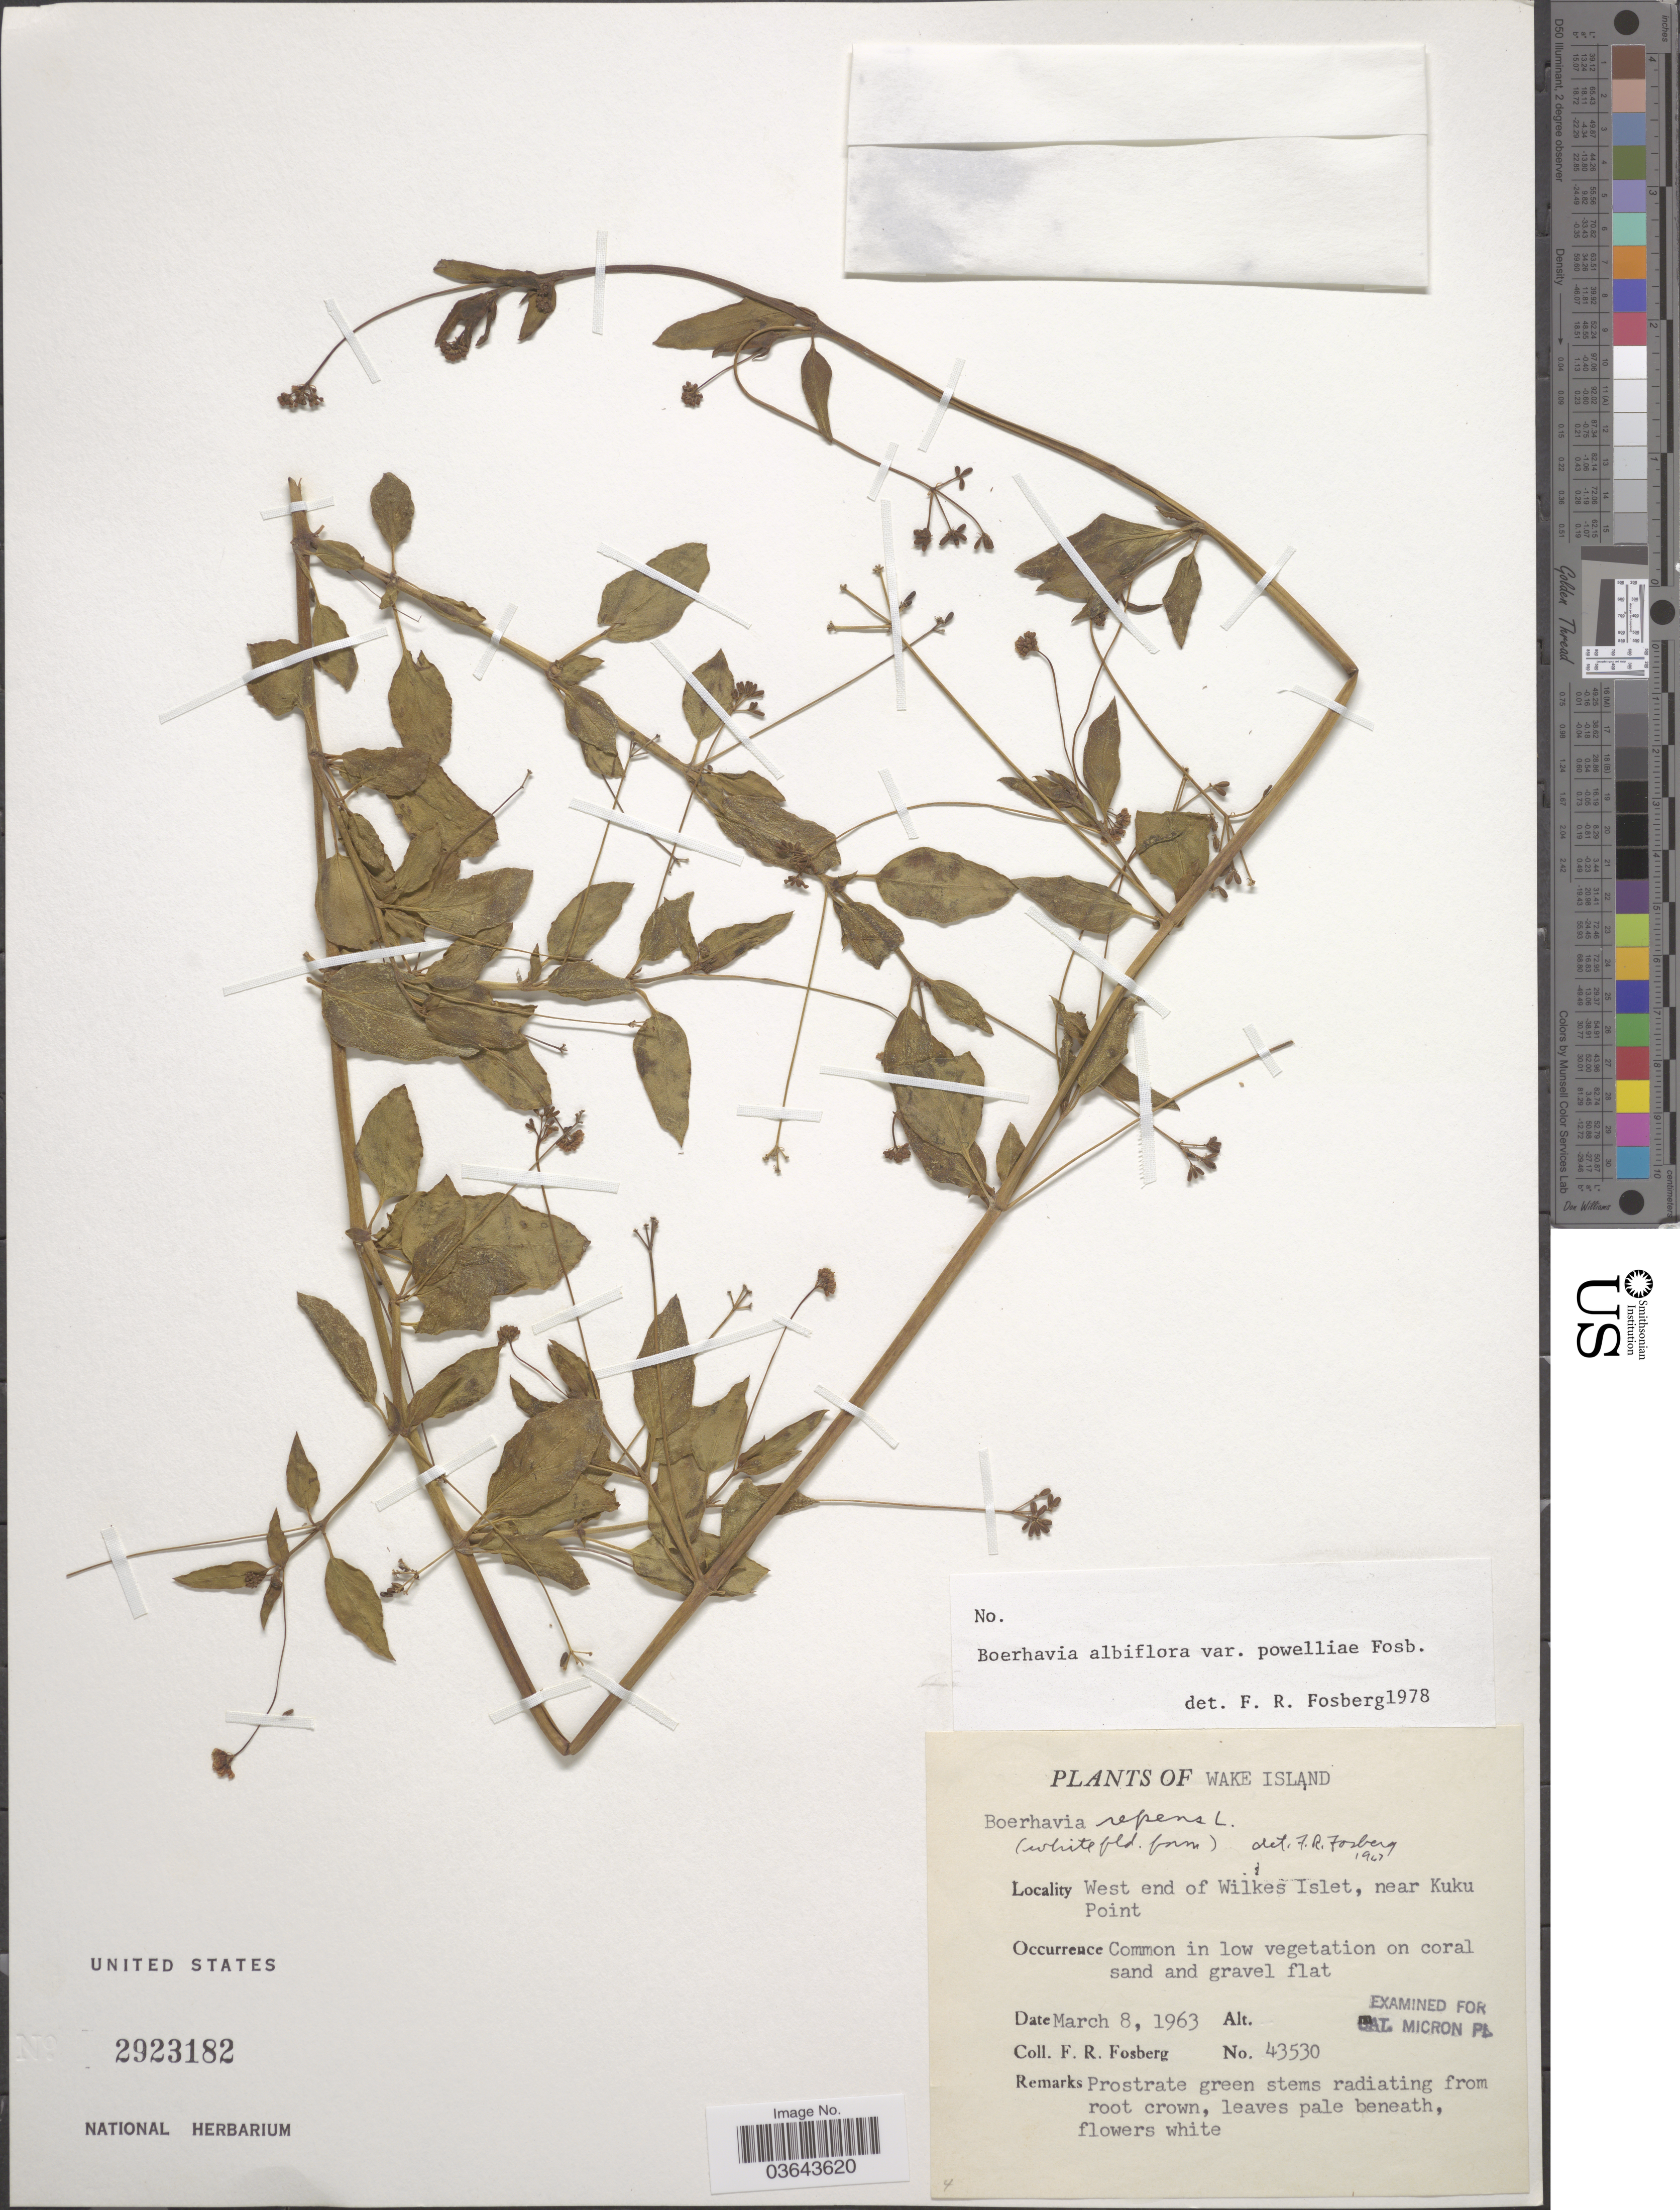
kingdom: Plantae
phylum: Tracheophyta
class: Magnoliopsida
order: Caryophyllales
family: Nyctaginaceae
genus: Boerhavia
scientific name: Boerhavia albiflora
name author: Fosberg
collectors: F. R. Fosberg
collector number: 43530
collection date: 1963-03-08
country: U.S. Administered Pacific Islands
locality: Wake Island. West end of Wilkes islet, near Kuku Point.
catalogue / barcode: US 2923182